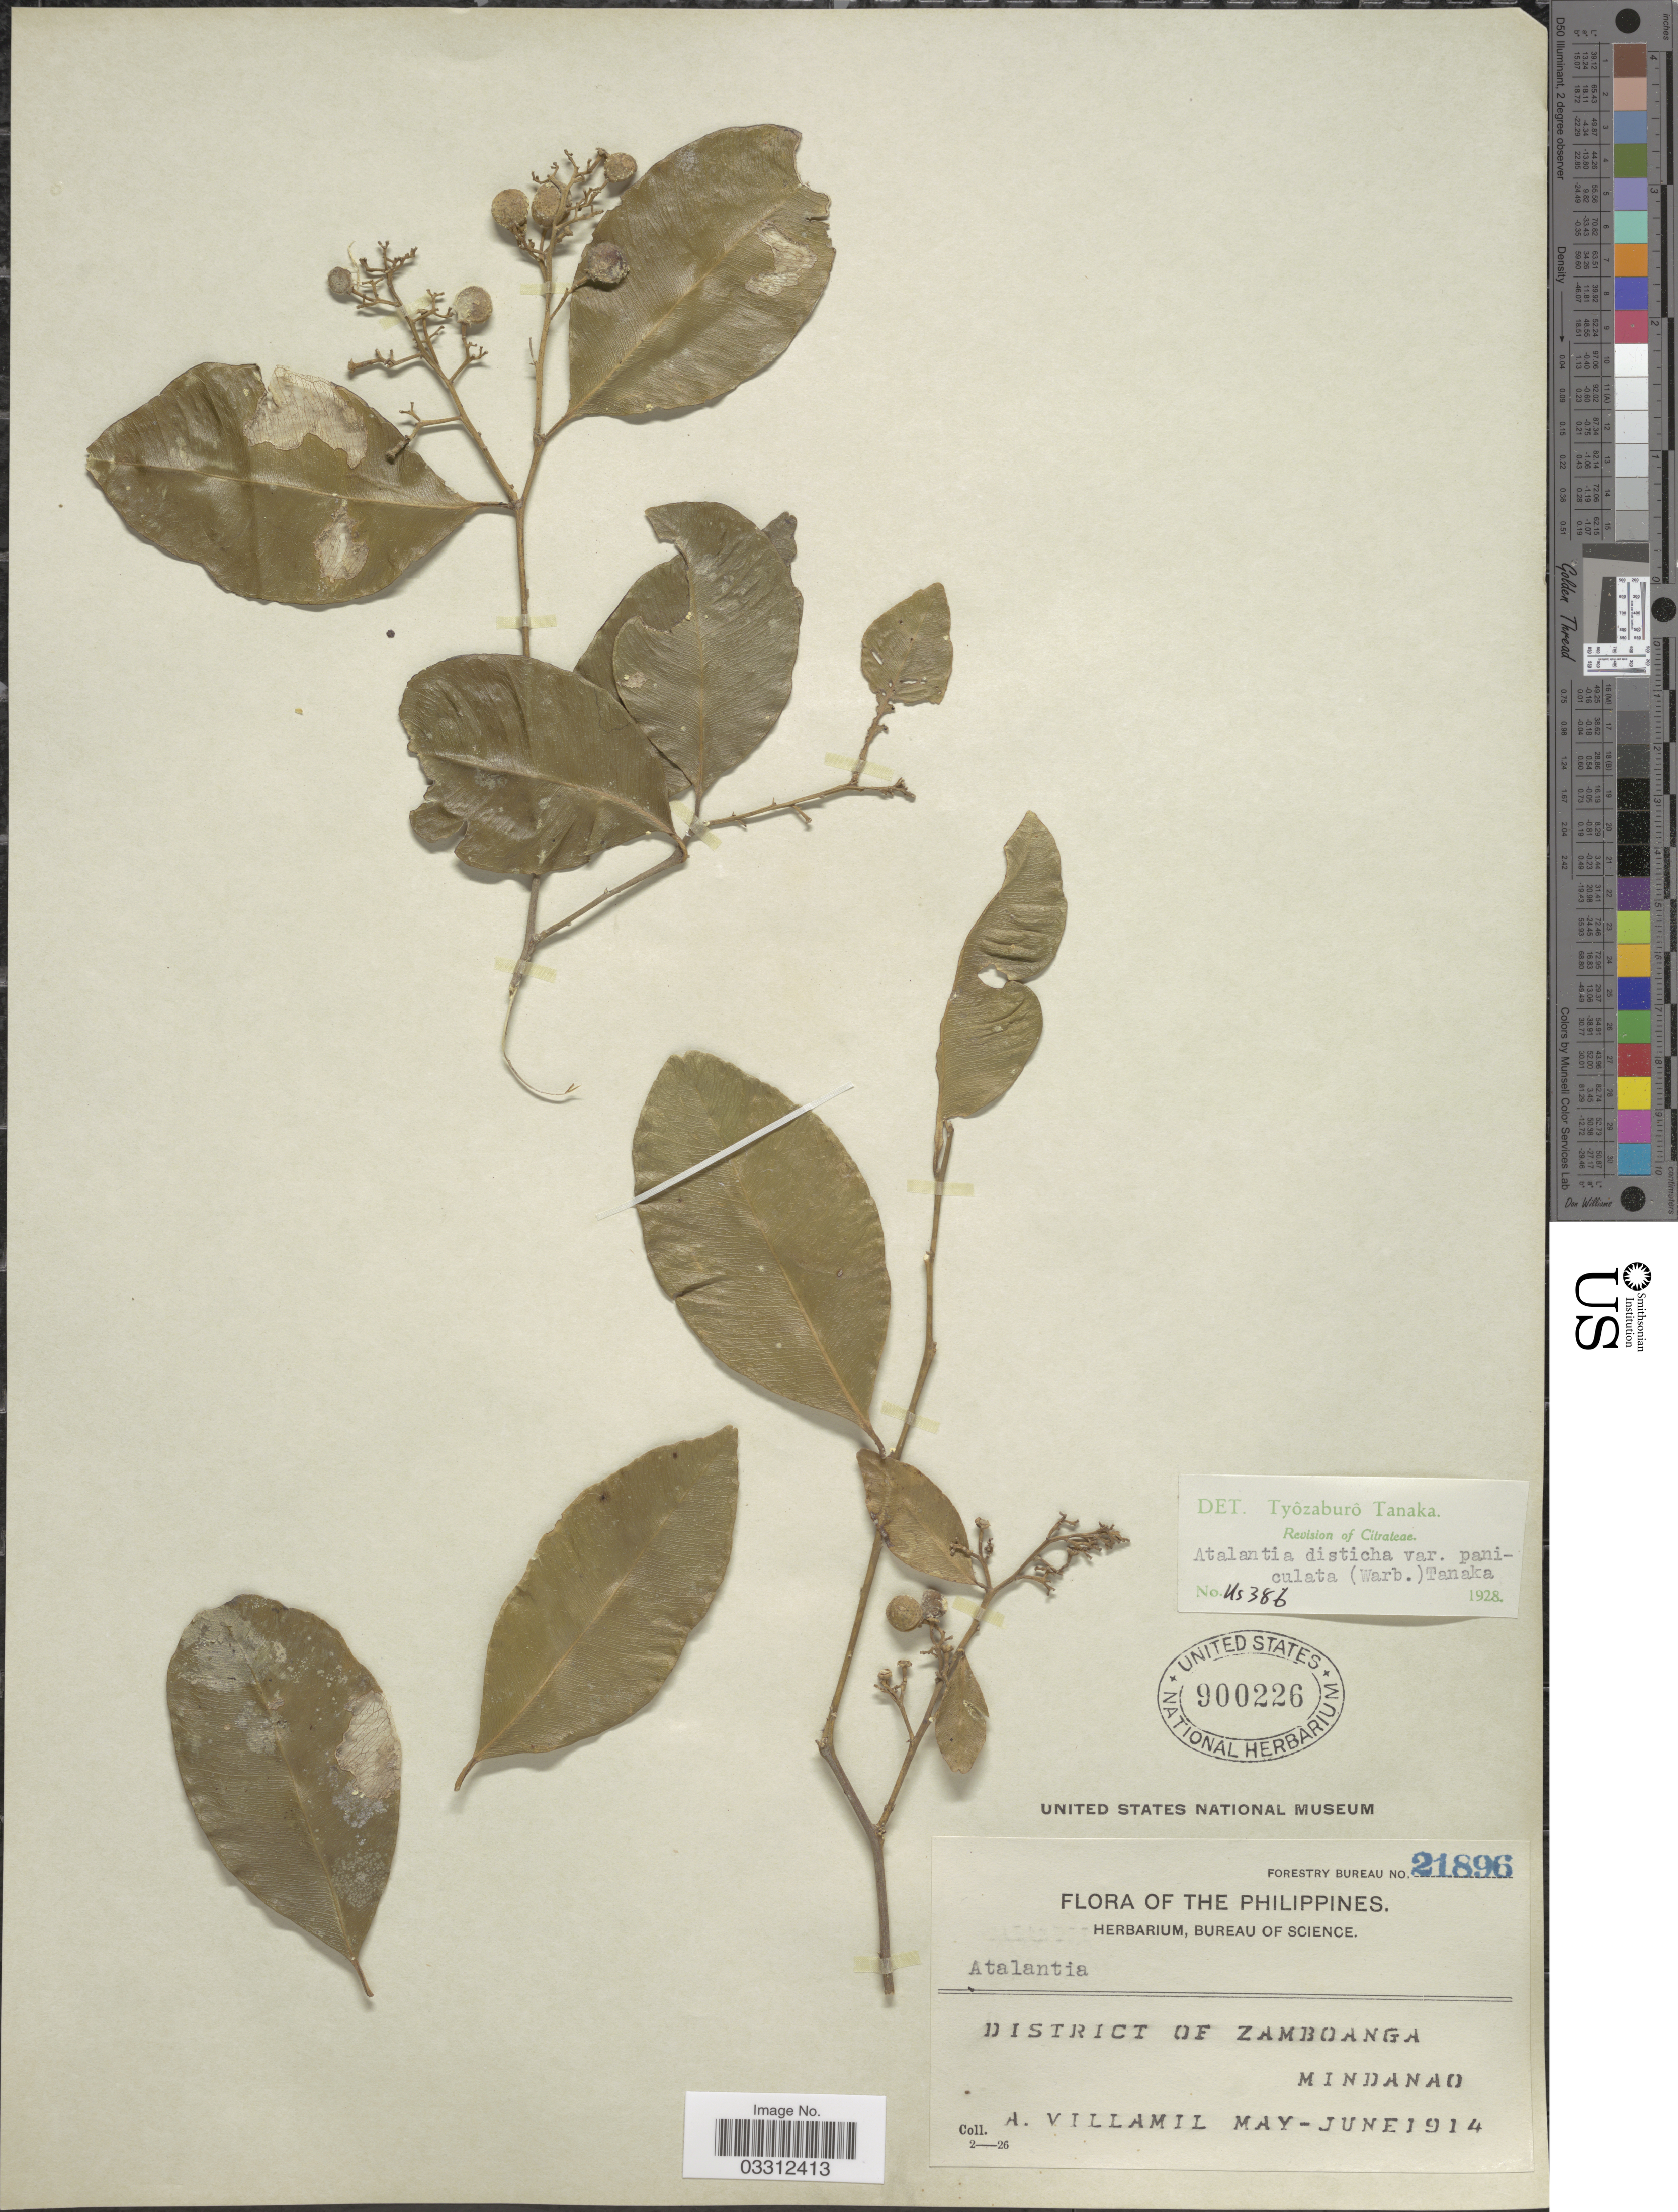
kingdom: Plantae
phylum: Tracheophyta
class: Magnoliopsida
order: Sapindales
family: Rutaceae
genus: Atalantia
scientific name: Atalantia racemosa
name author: Wight ex Hook.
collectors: A. Villamil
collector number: Forestry Bureau 21896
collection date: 1914-05/1914-06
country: Philippines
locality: District of Zamboanga. Mindanao.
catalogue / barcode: US 900226